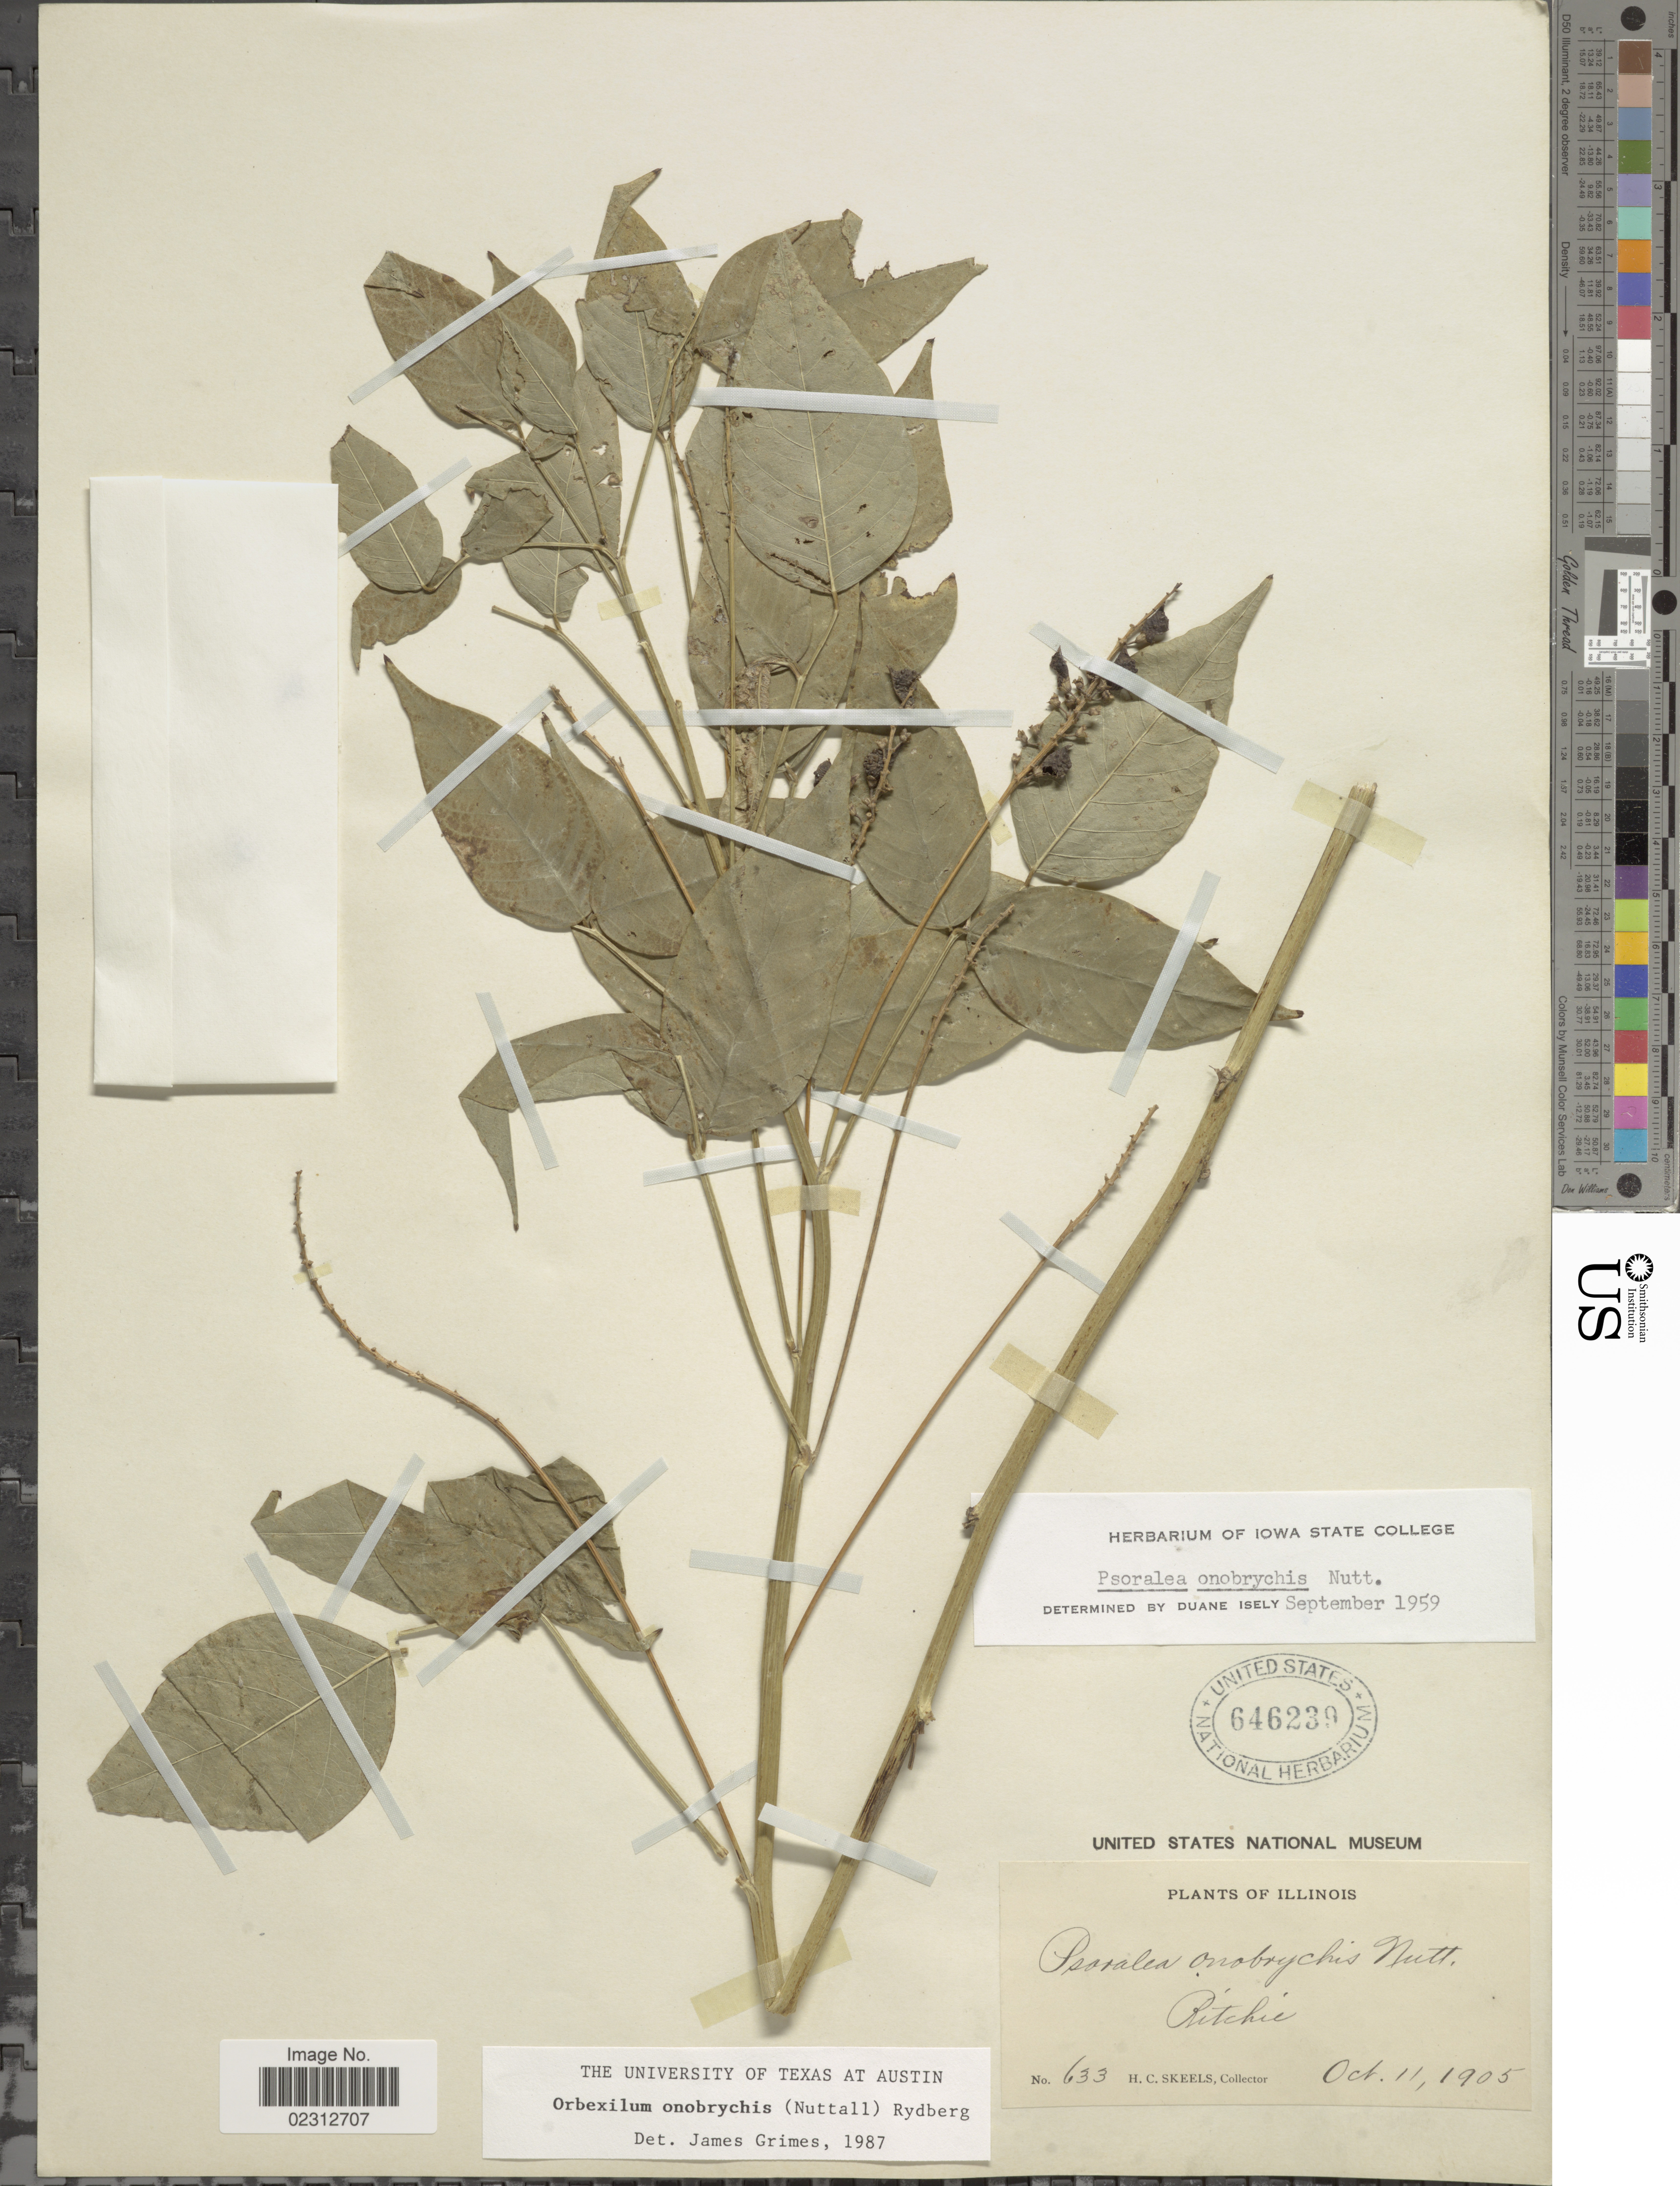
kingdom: Plantae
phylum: Tracheophyta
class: Magnoliopsida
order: Fabales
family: Fabaceae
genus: Orbexilum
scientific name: Orbexilum onobrychis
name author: (Nutt.) Rydb.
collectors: H. Skeels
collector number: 633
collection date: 1905-10-11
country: United States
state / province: Illinois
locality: Ritchie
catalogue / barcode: US 646239